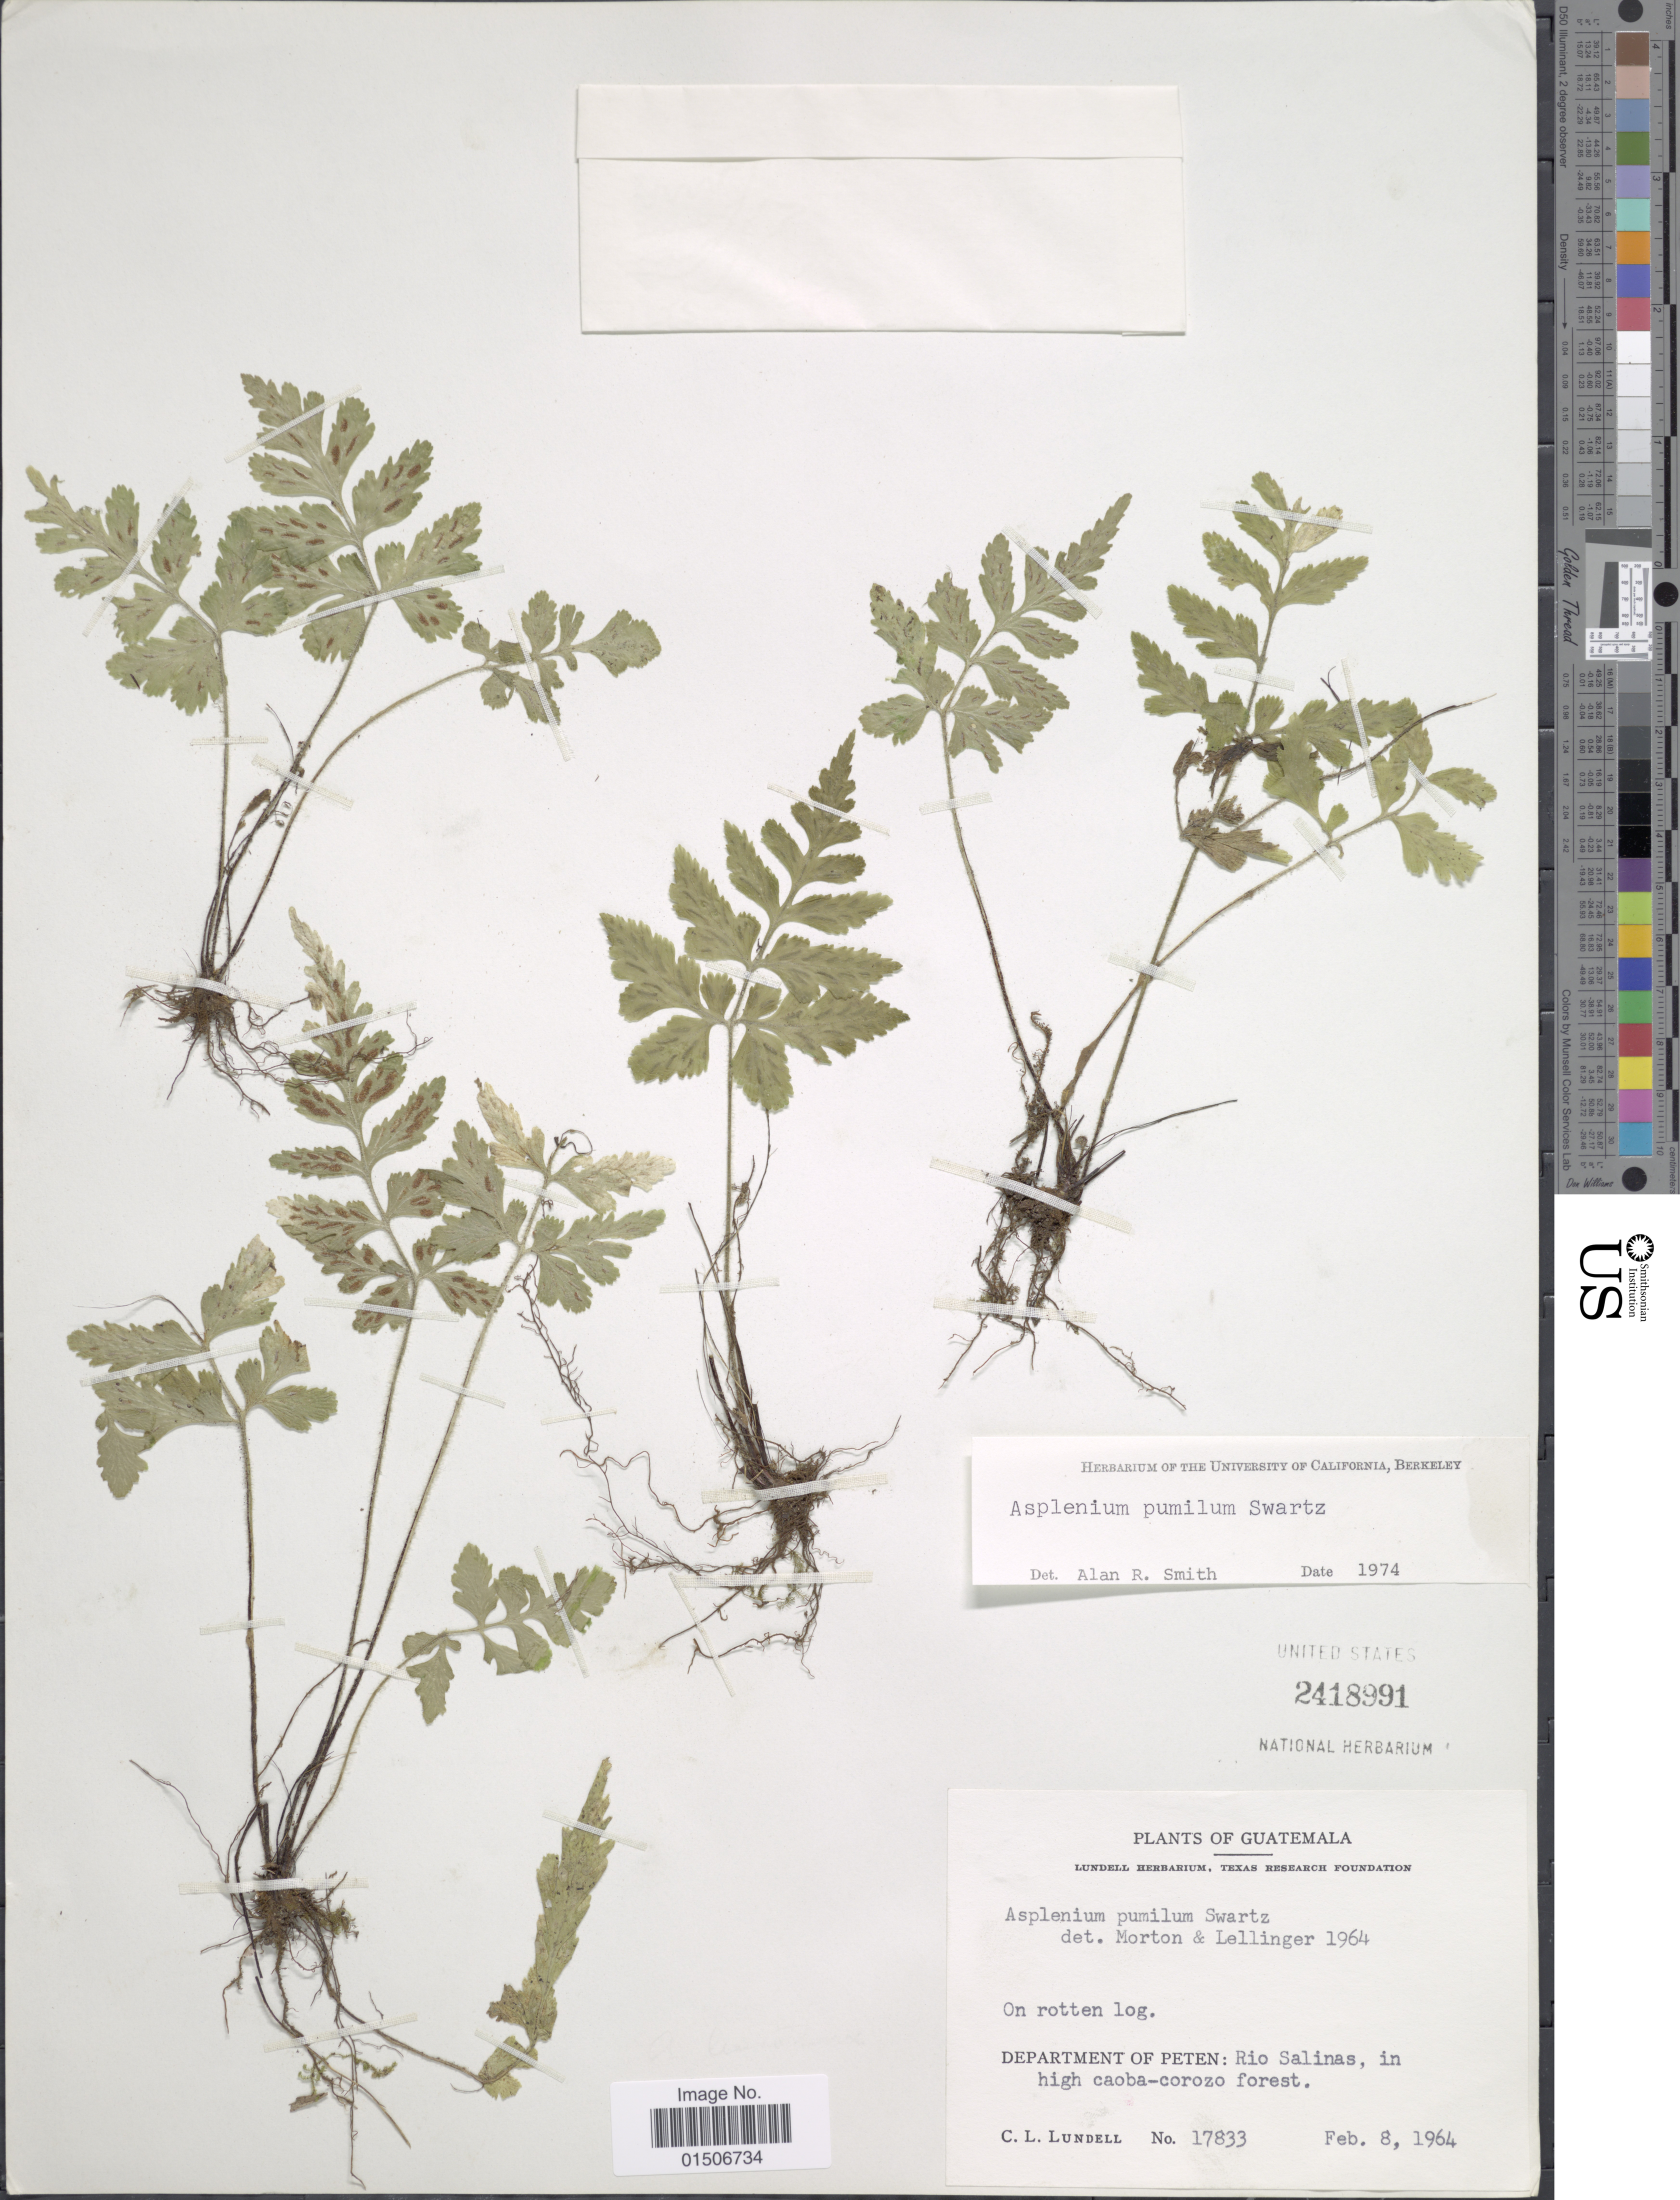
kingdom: Plantae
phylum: Tracheophyta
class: Polypodiopsida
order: Polypodiales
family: Aspleniaceae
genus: Asplenium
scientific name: Asplenium leucothrix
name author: Maxon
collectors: C. L. Lundell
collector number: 17833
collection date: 1964-02-08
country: Guatemala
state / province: El Petén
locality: On rotten log, Department of Peten: Rio Salinas, in high caoba-corozo forest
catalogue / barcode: US 2418991